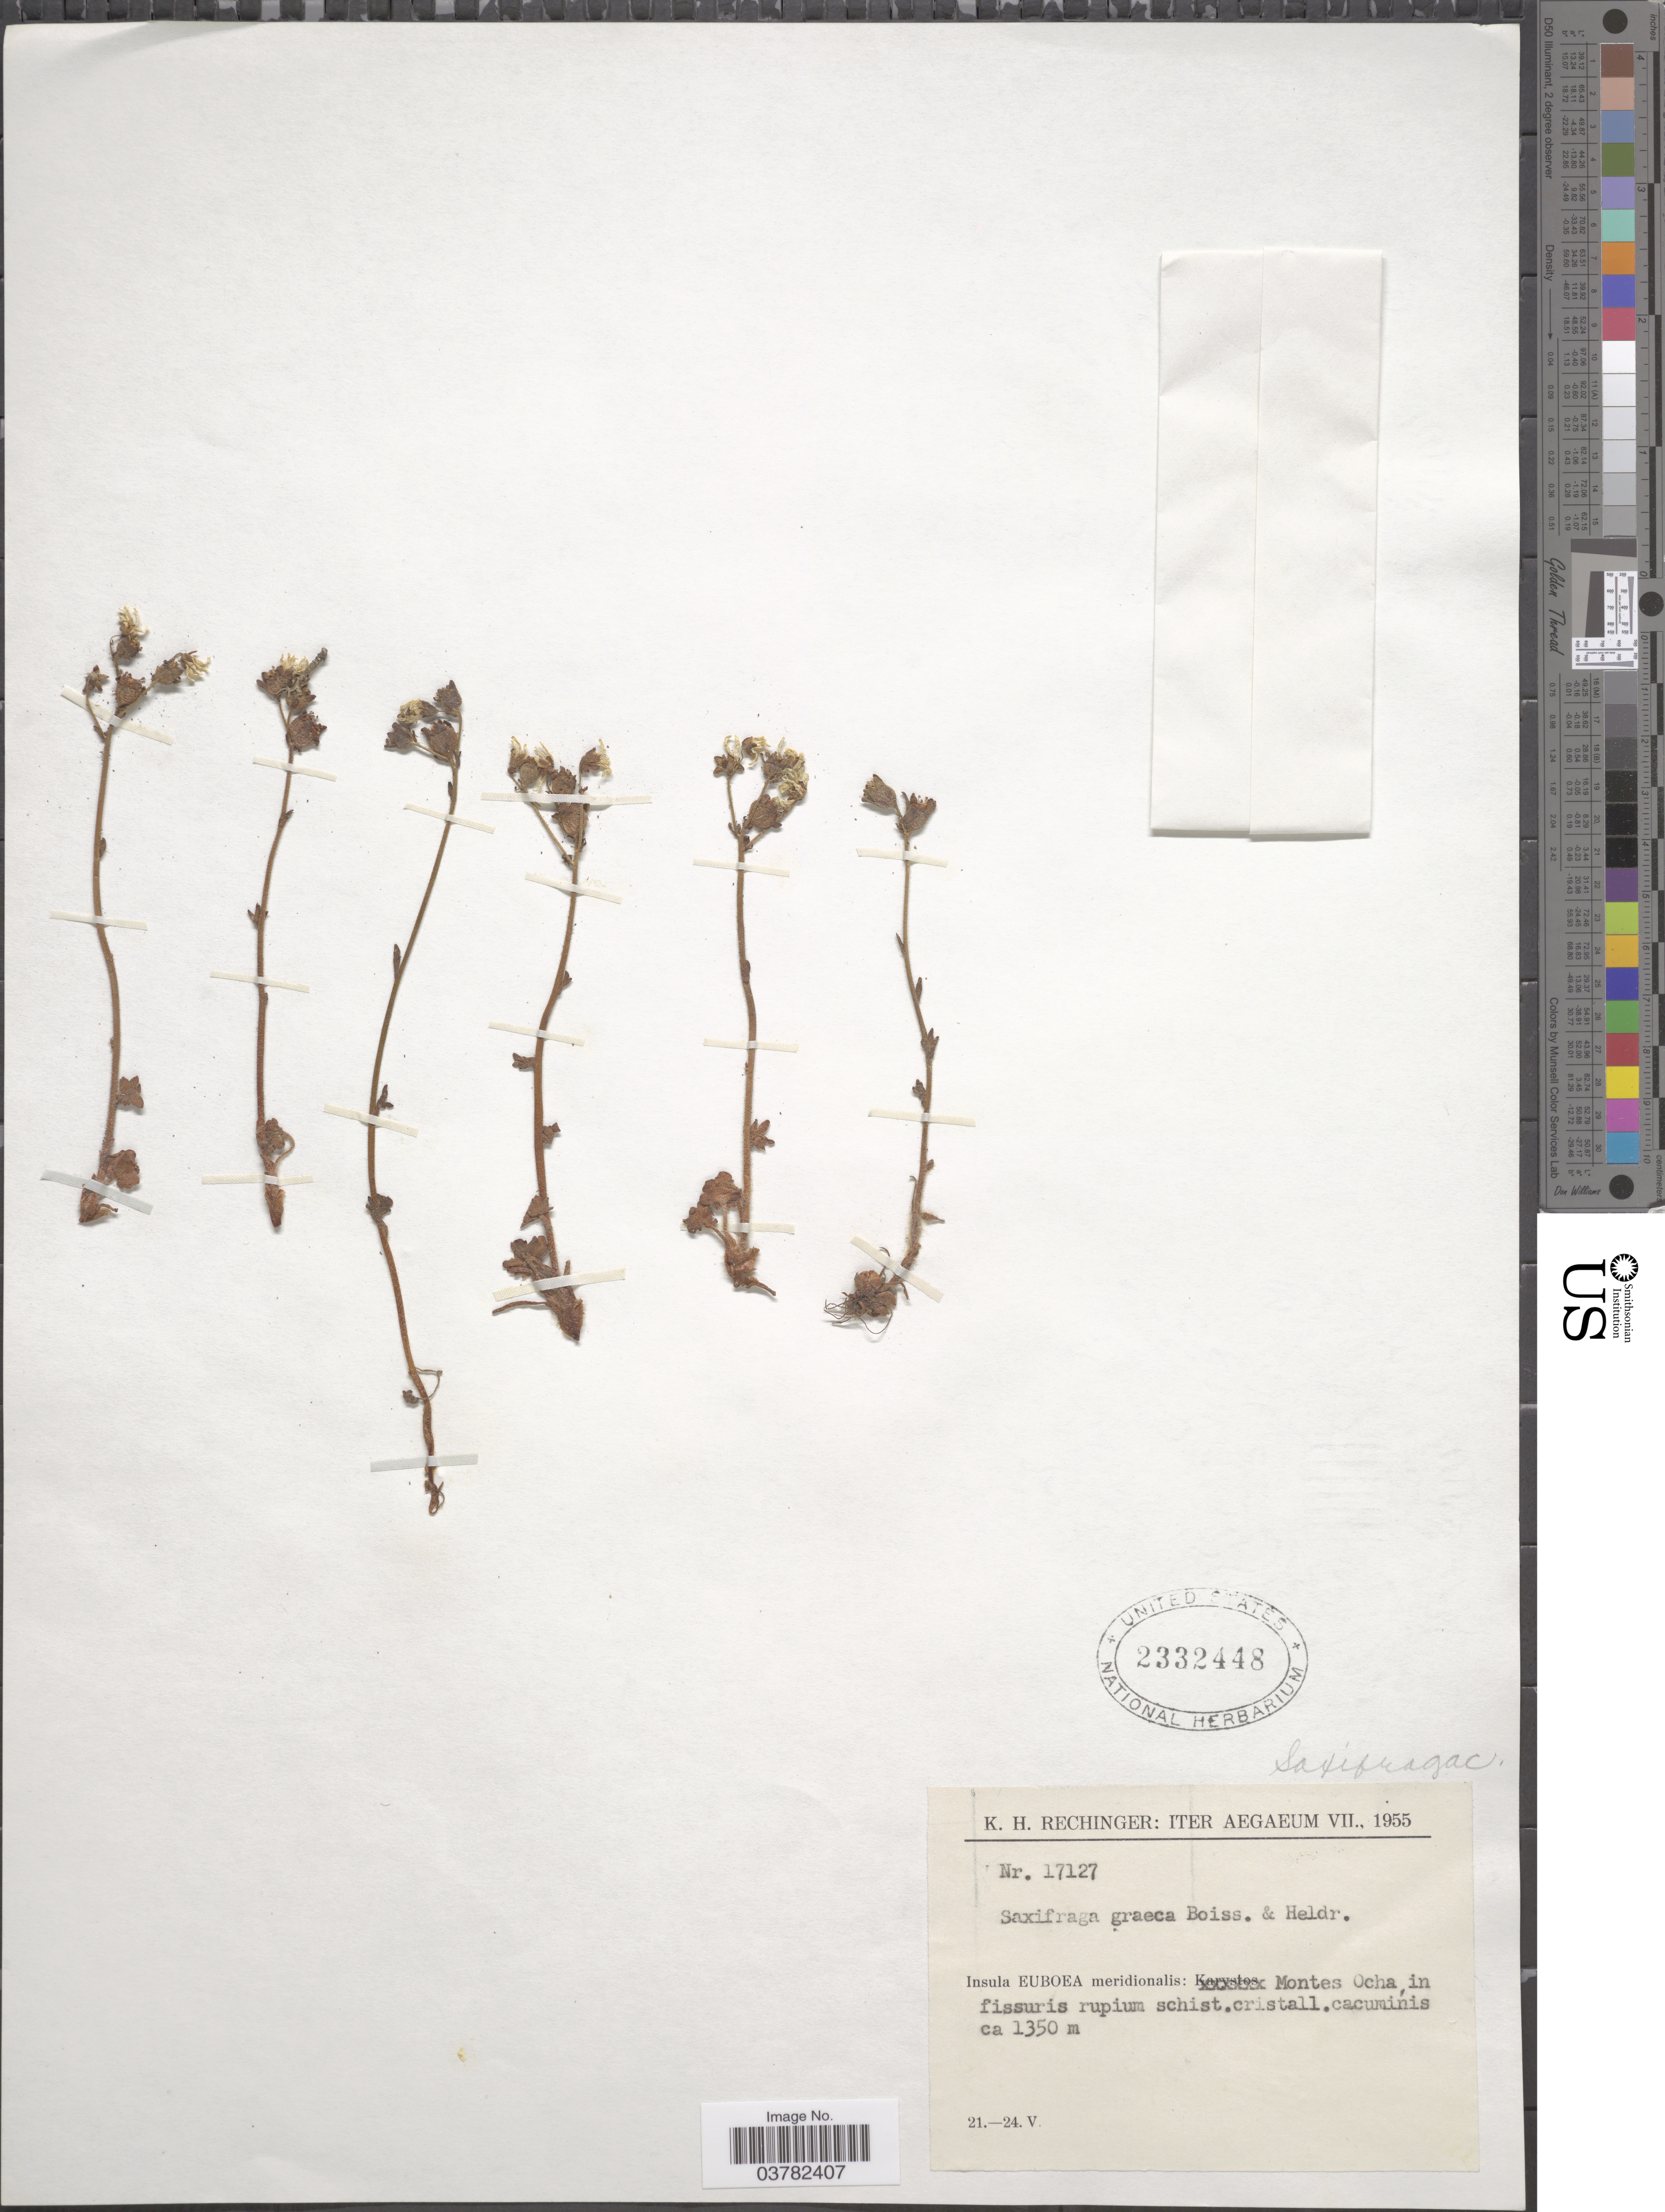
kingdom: Plantae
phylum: Tracheophyta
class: Magnoliopsida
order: Saxifragales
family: Saxifragaceae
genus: Saxifraga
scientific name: Saxifraga graeca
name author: Boiss. & Heldr.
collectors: K. H. Rechinger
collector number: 17127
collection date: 1955-05-21/1955-05-24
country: Greece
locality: Iter Aegaeum VII., 1955. Insula Euboea meridionalis: Montes Ocha.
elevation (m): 1350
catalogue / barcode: US 2332448